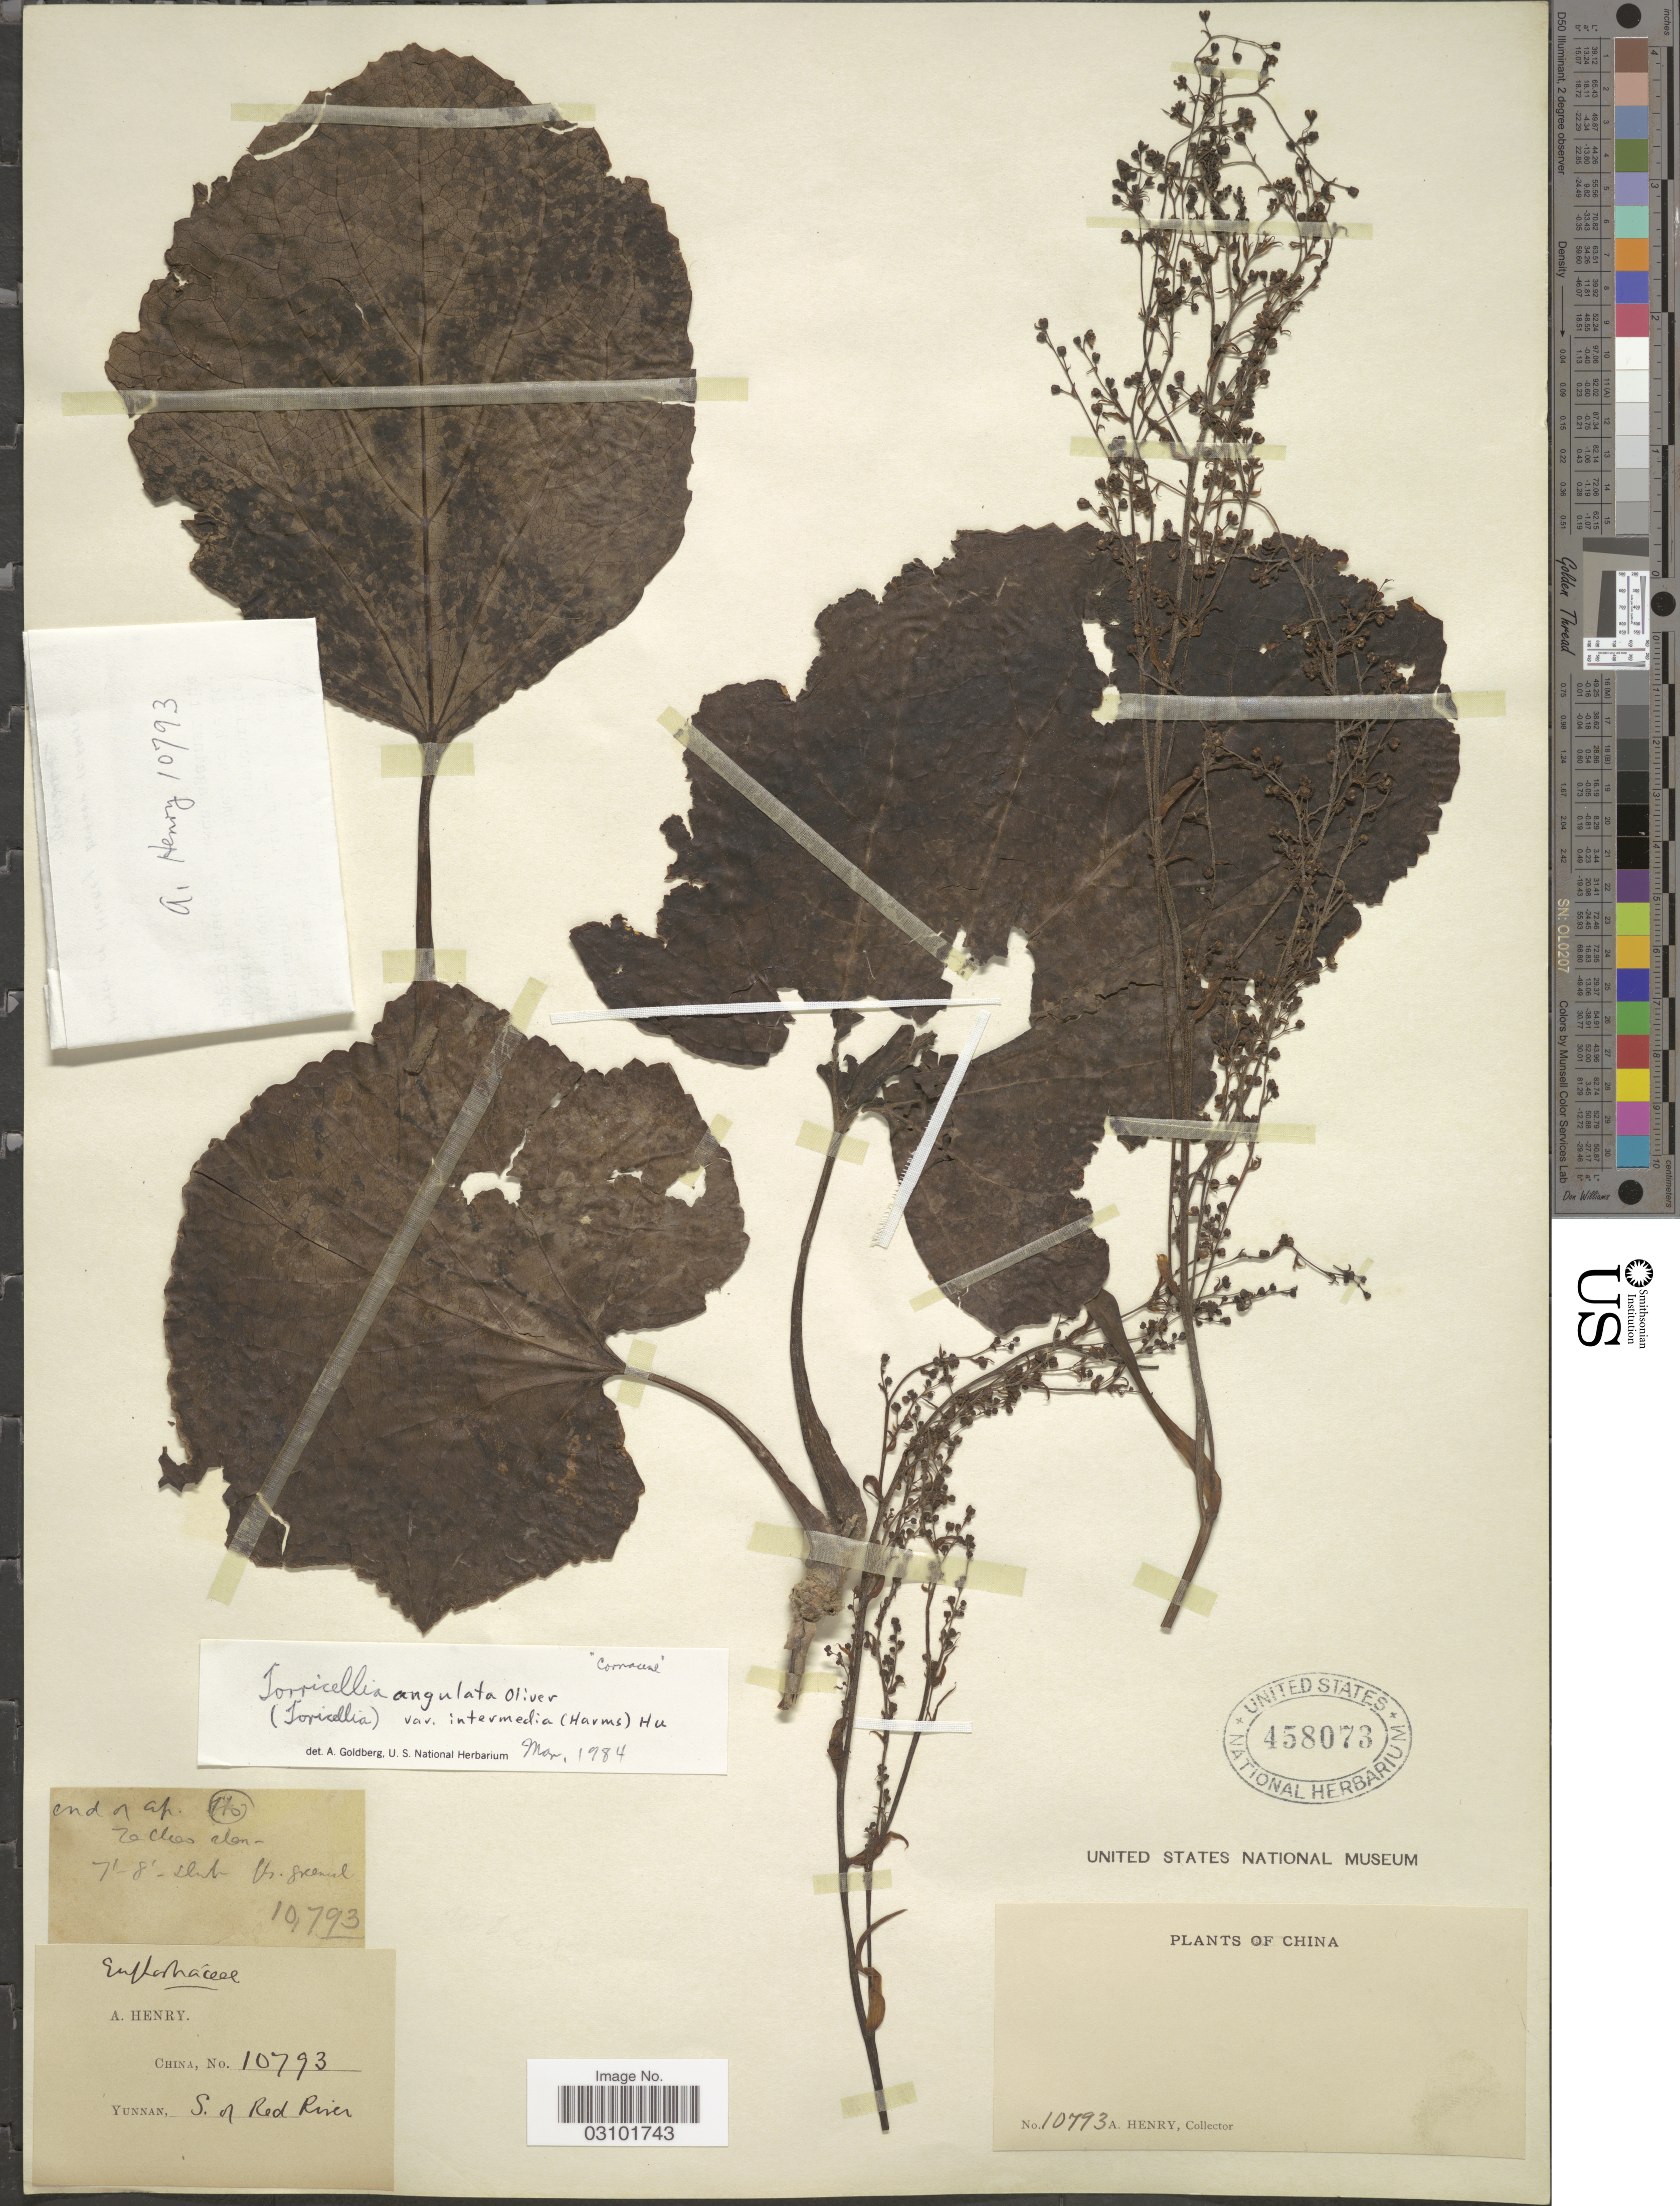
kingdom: Plantae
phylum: Tracheophyta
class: Magnoliopsida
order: Apiales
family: Torricelliaceae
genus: Torricellia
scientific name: Torricellia angulata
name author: Oliv.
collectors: A. Henry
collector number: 10793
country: China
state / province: Yunnan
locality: S. of Red River.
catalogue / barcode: US 458073